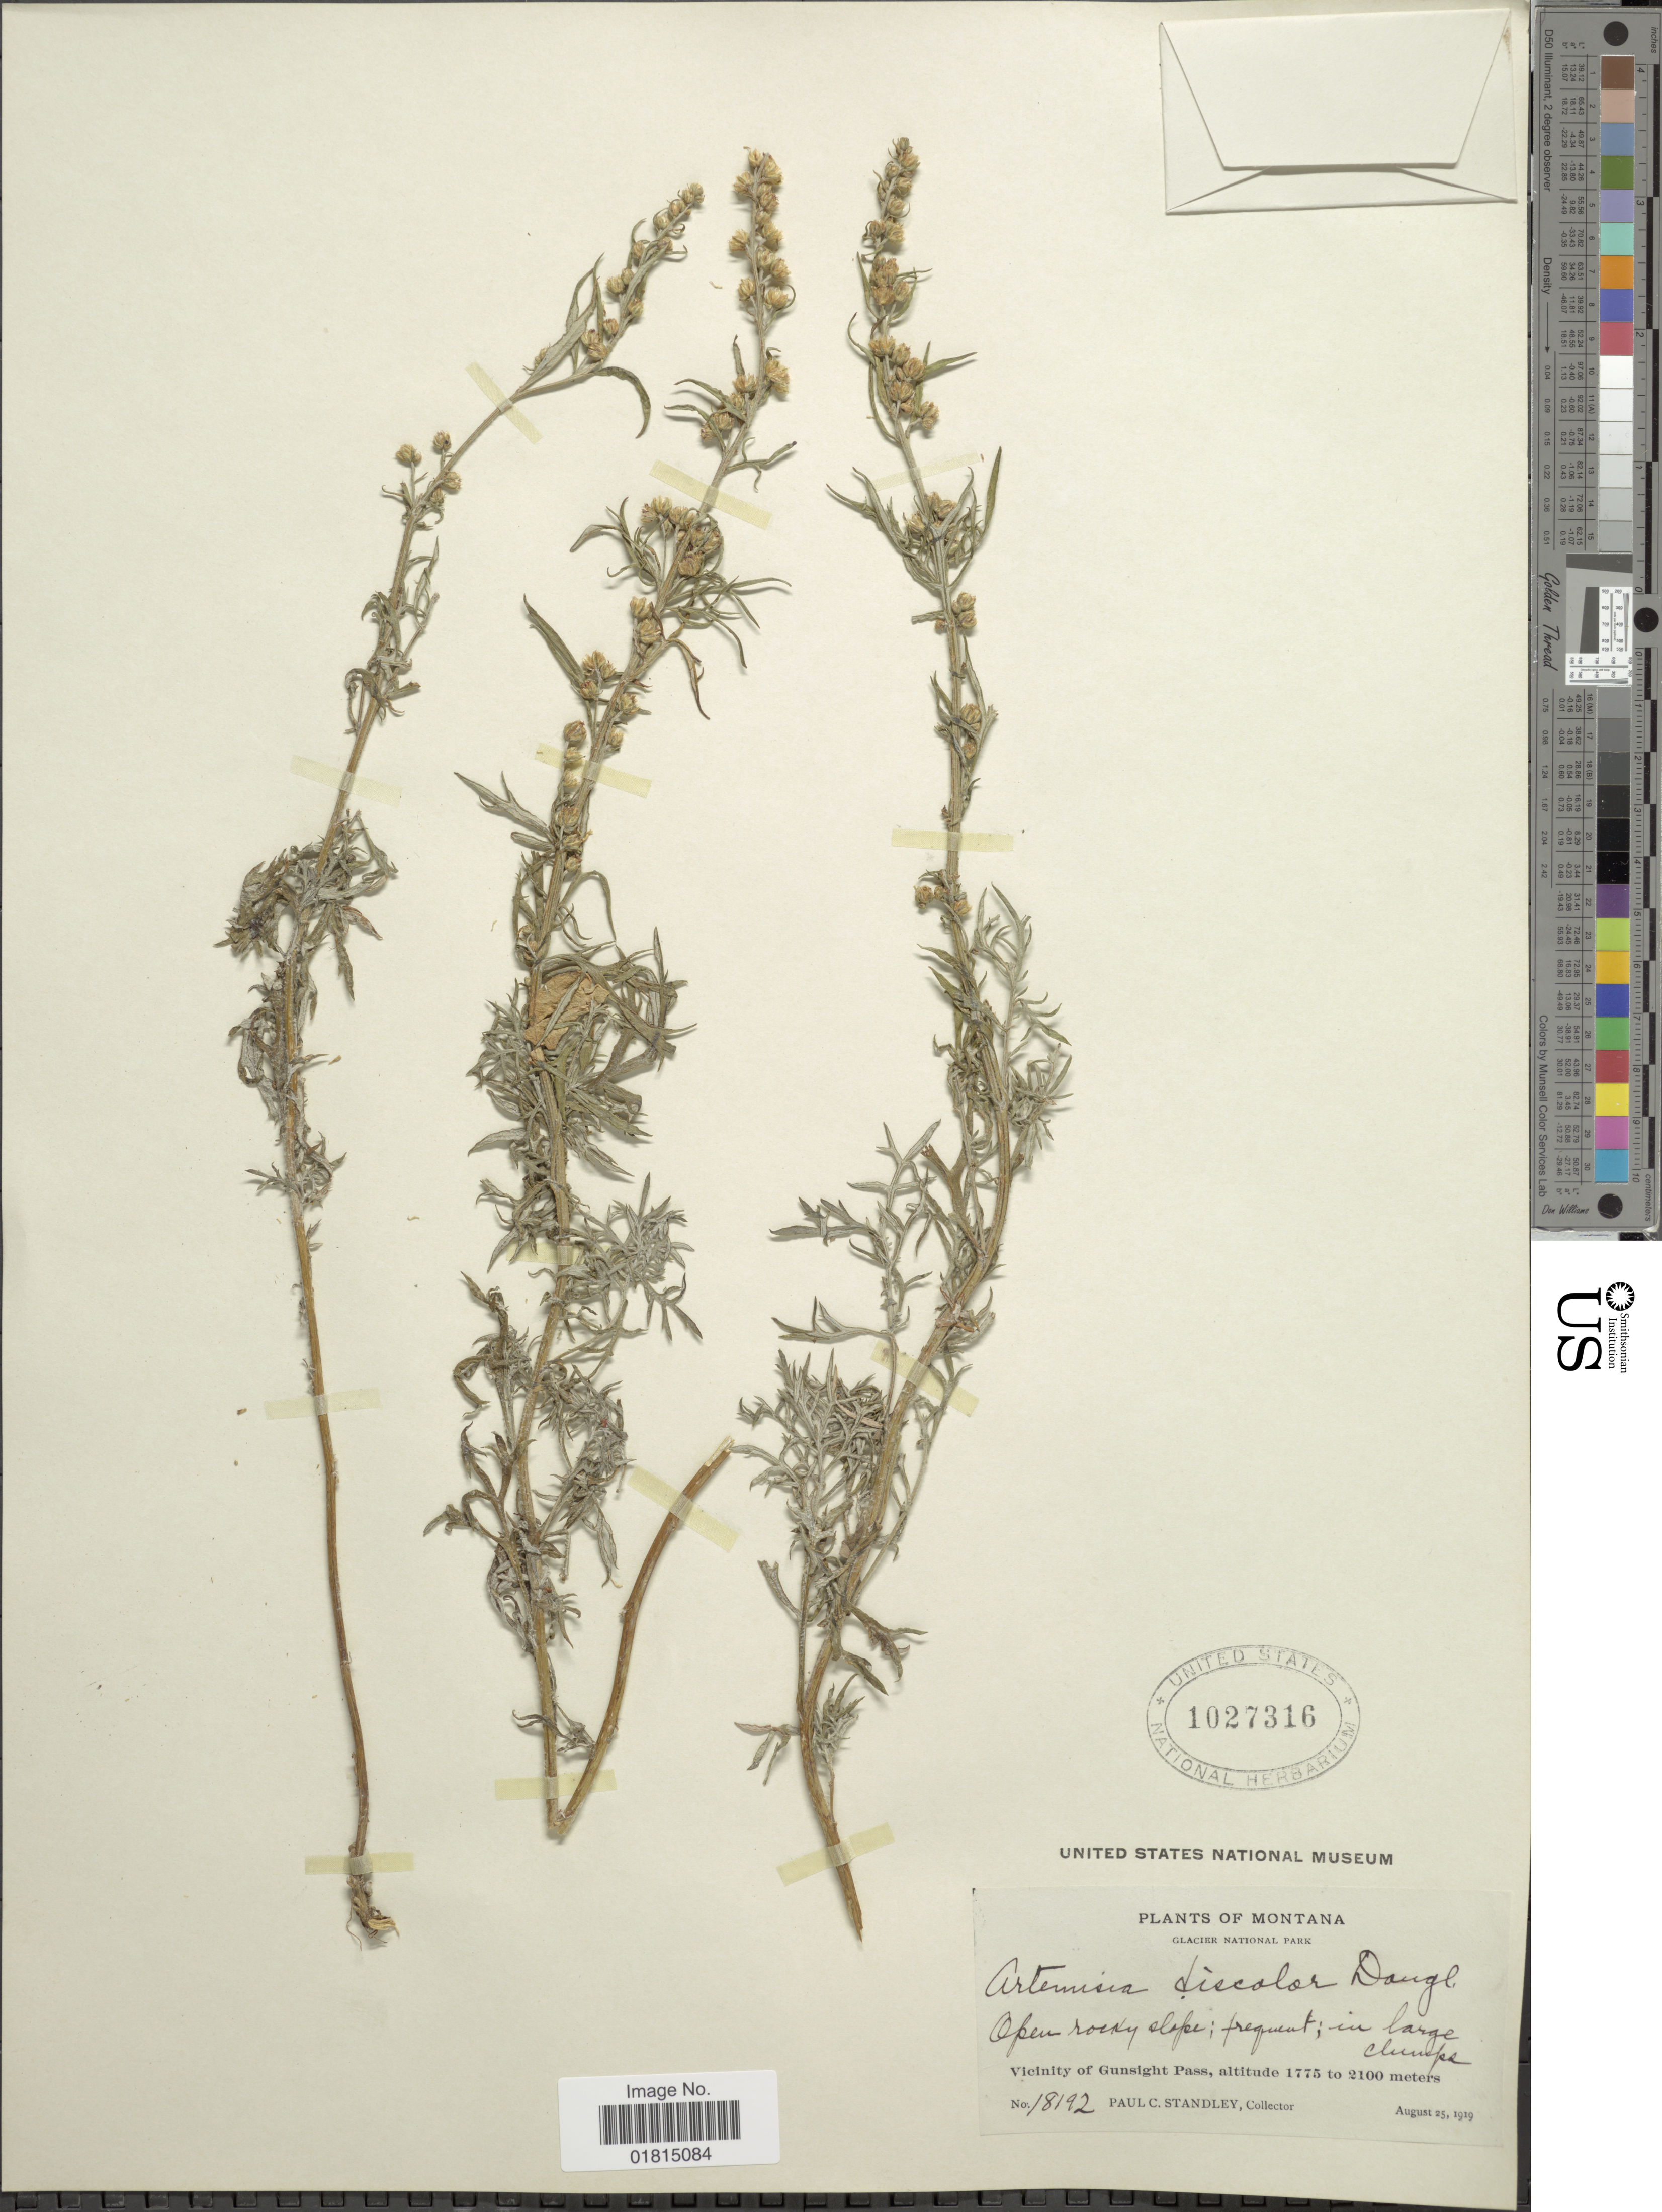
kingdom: Plantae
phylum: Tracheophyta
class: Magnoliopsida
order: Asterales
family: Asteraceae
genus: Artemisia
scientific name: Artemisia discolor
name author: Douglas ex DC.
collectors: P. C. Standley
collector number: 18192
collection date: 1919-08-25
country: United States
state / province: Montana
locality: Glacier National Park. Vicinity of Gunsight Pass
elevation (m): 1775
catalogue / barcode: US 1027316